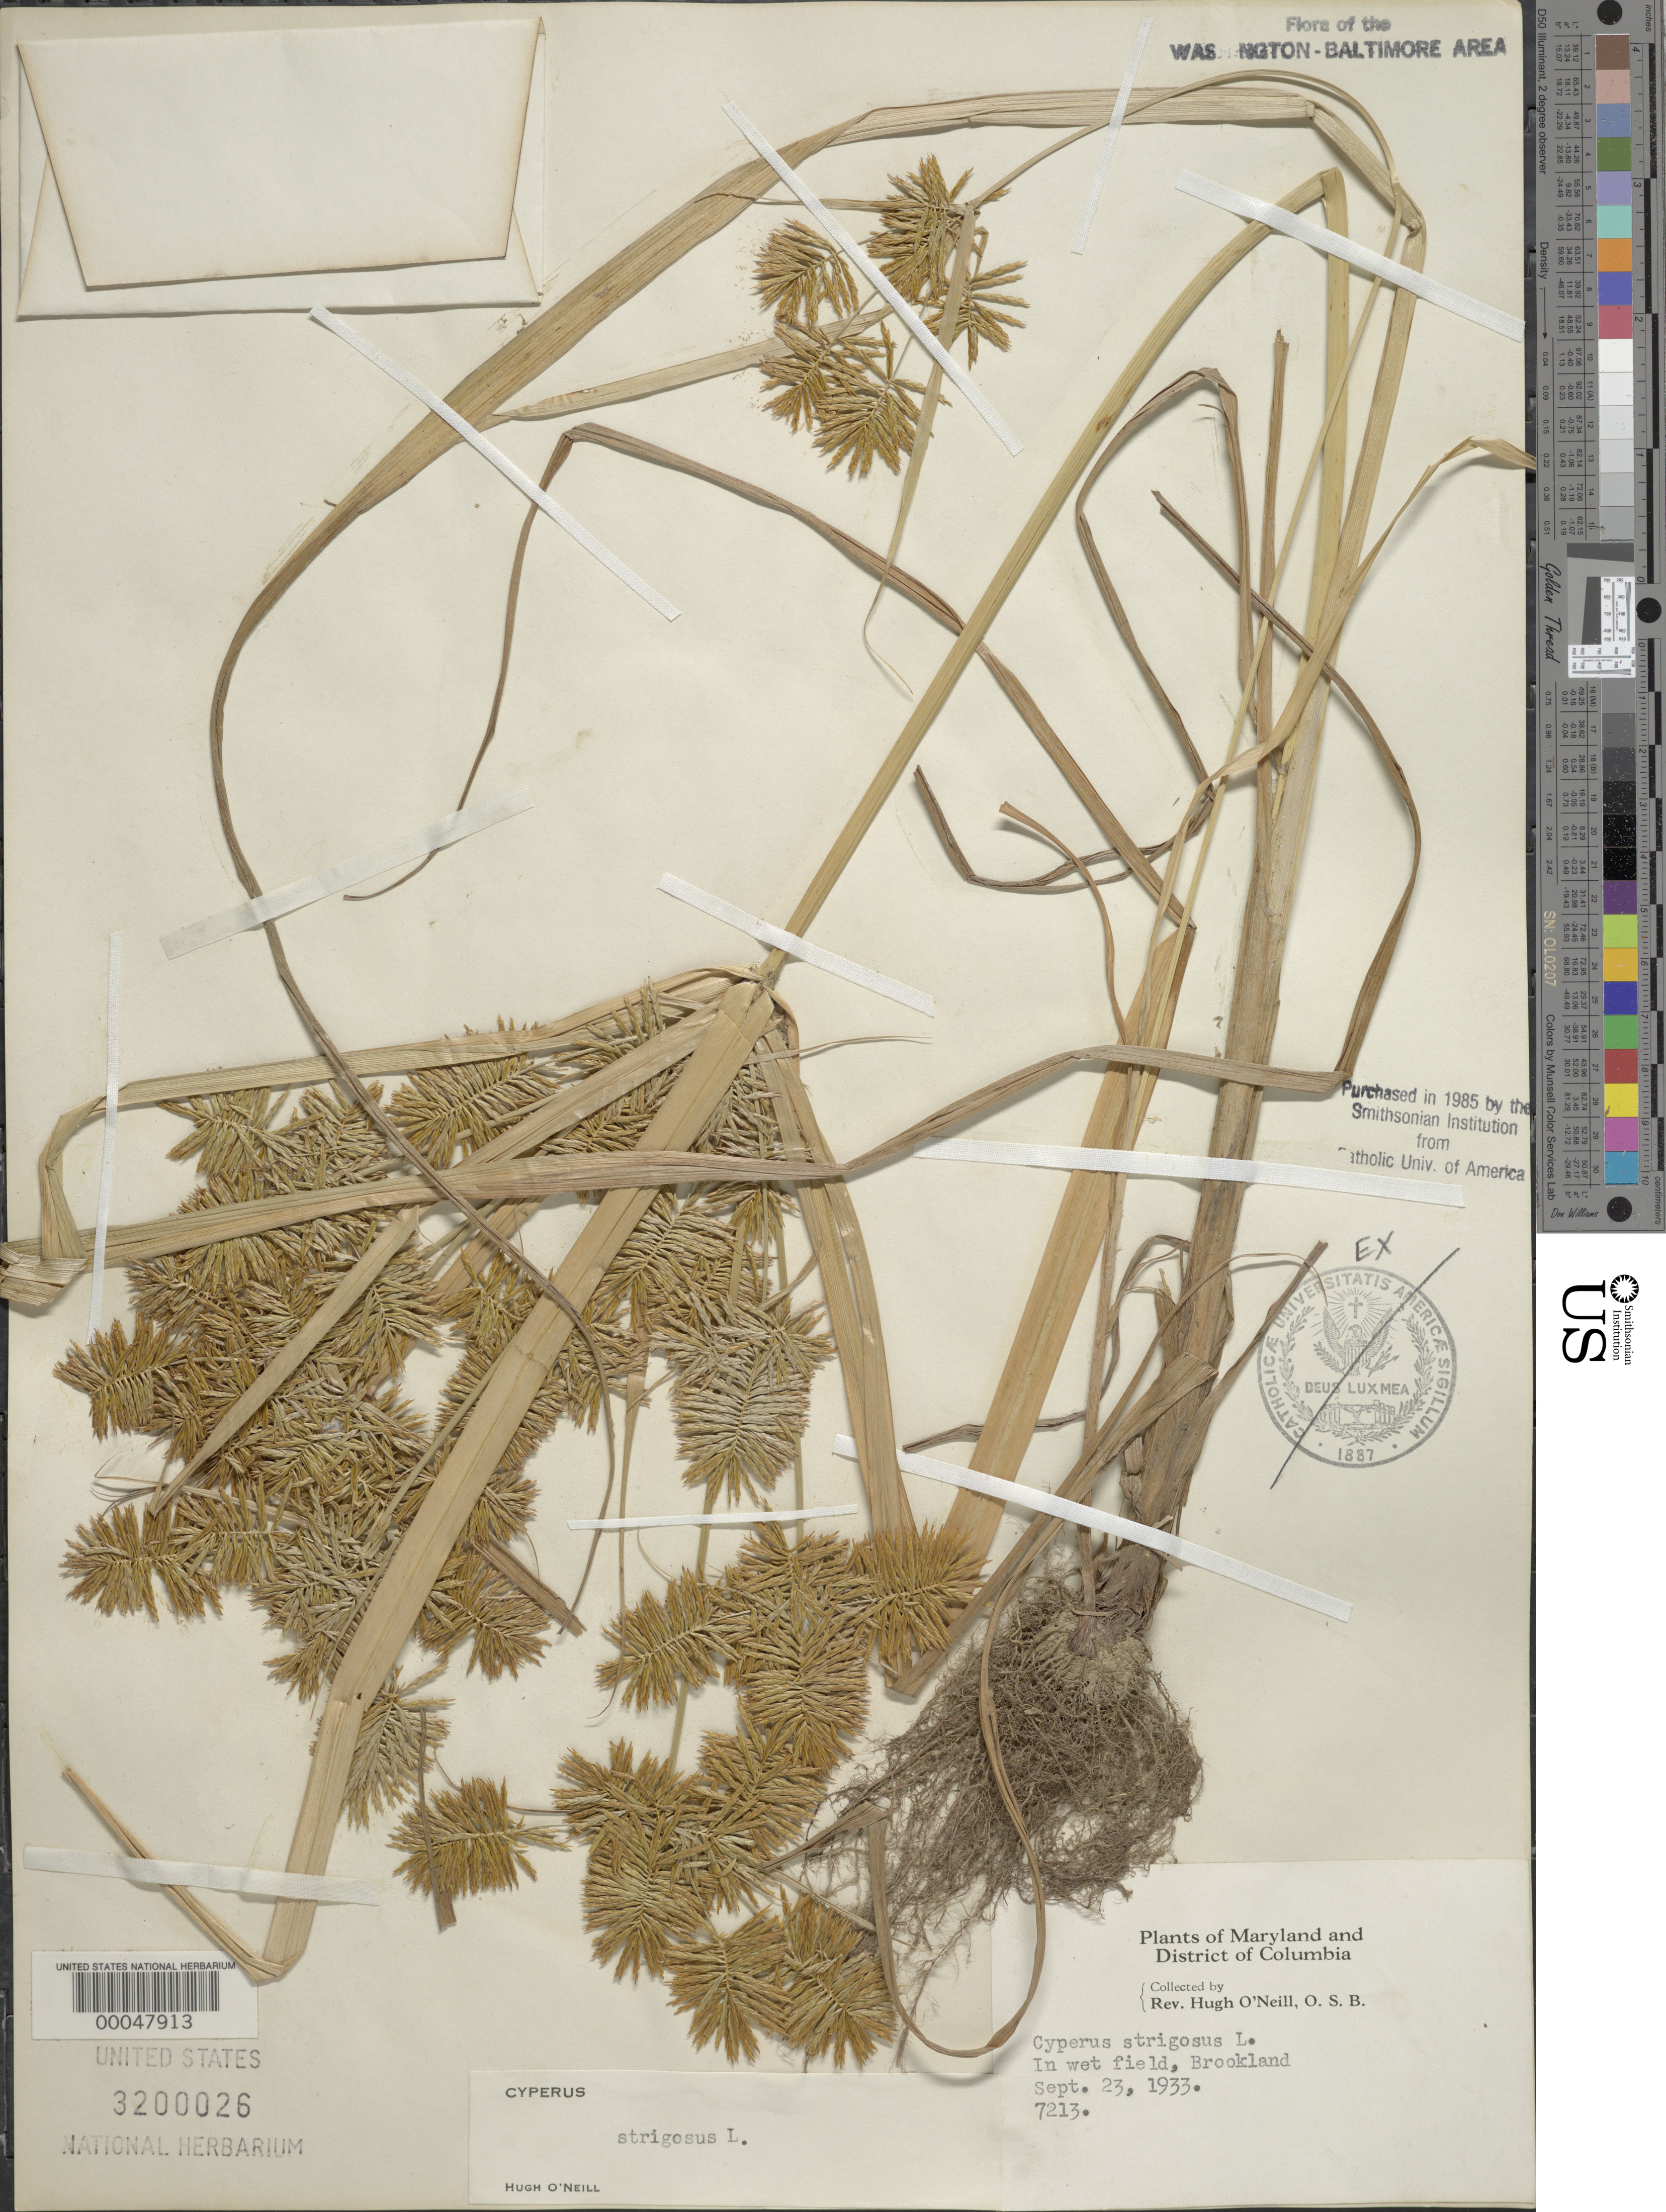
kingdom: Plantae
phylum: Tracheophyta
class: Liliopsida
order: Poales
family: Cyperaceae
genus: Cyperus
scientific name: Cyperus strigosus L.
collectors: H. O'Neill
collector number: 7213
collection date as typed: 23 Sep 1933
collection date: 1933-09-23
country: United States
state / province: District of Columbia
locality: Brookland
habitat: In wet field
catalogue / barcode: US 3200026